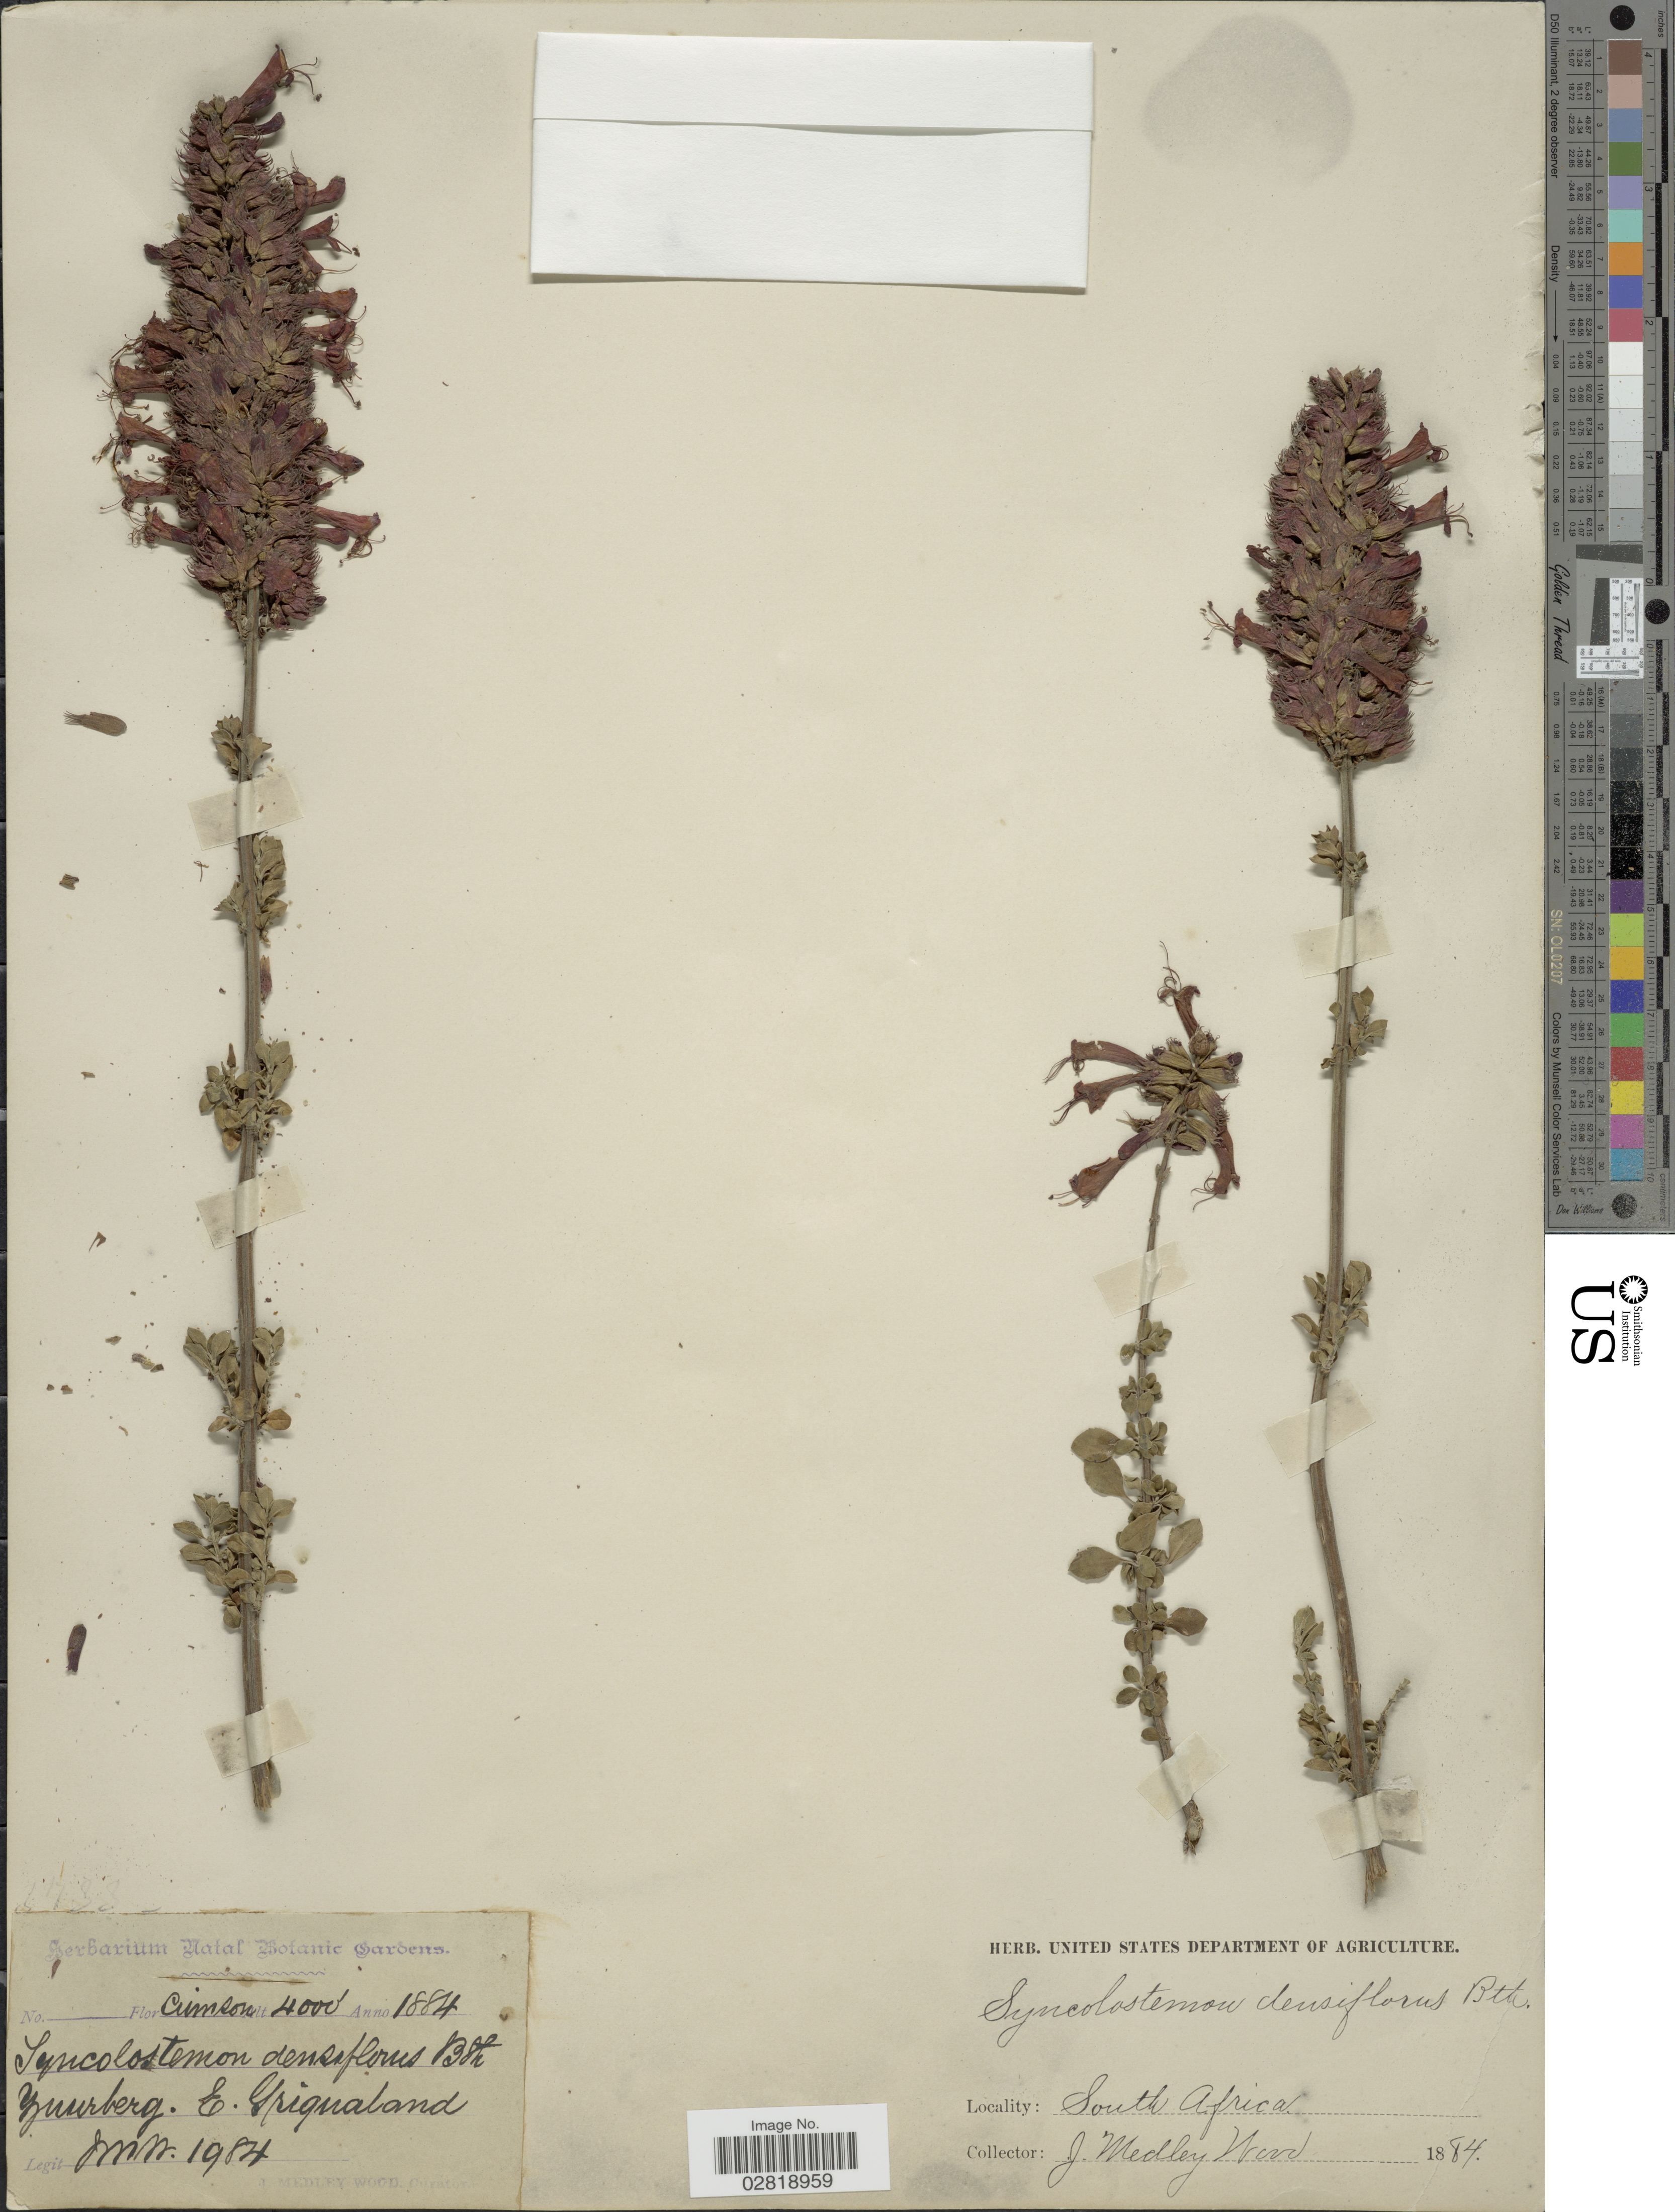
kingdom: Plantae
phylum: Tracheophyta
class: Magnoliopsida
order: Lamiales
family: Lamiaceae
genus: Syncolostemon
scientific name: Syncolostemon densiflorus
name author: Benth.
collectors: J. Medley Wood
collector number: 1984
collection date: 1884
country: South Africa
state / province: KwaZulu-Natal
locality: Zuurberg. E. Griqualand.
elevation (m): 1219